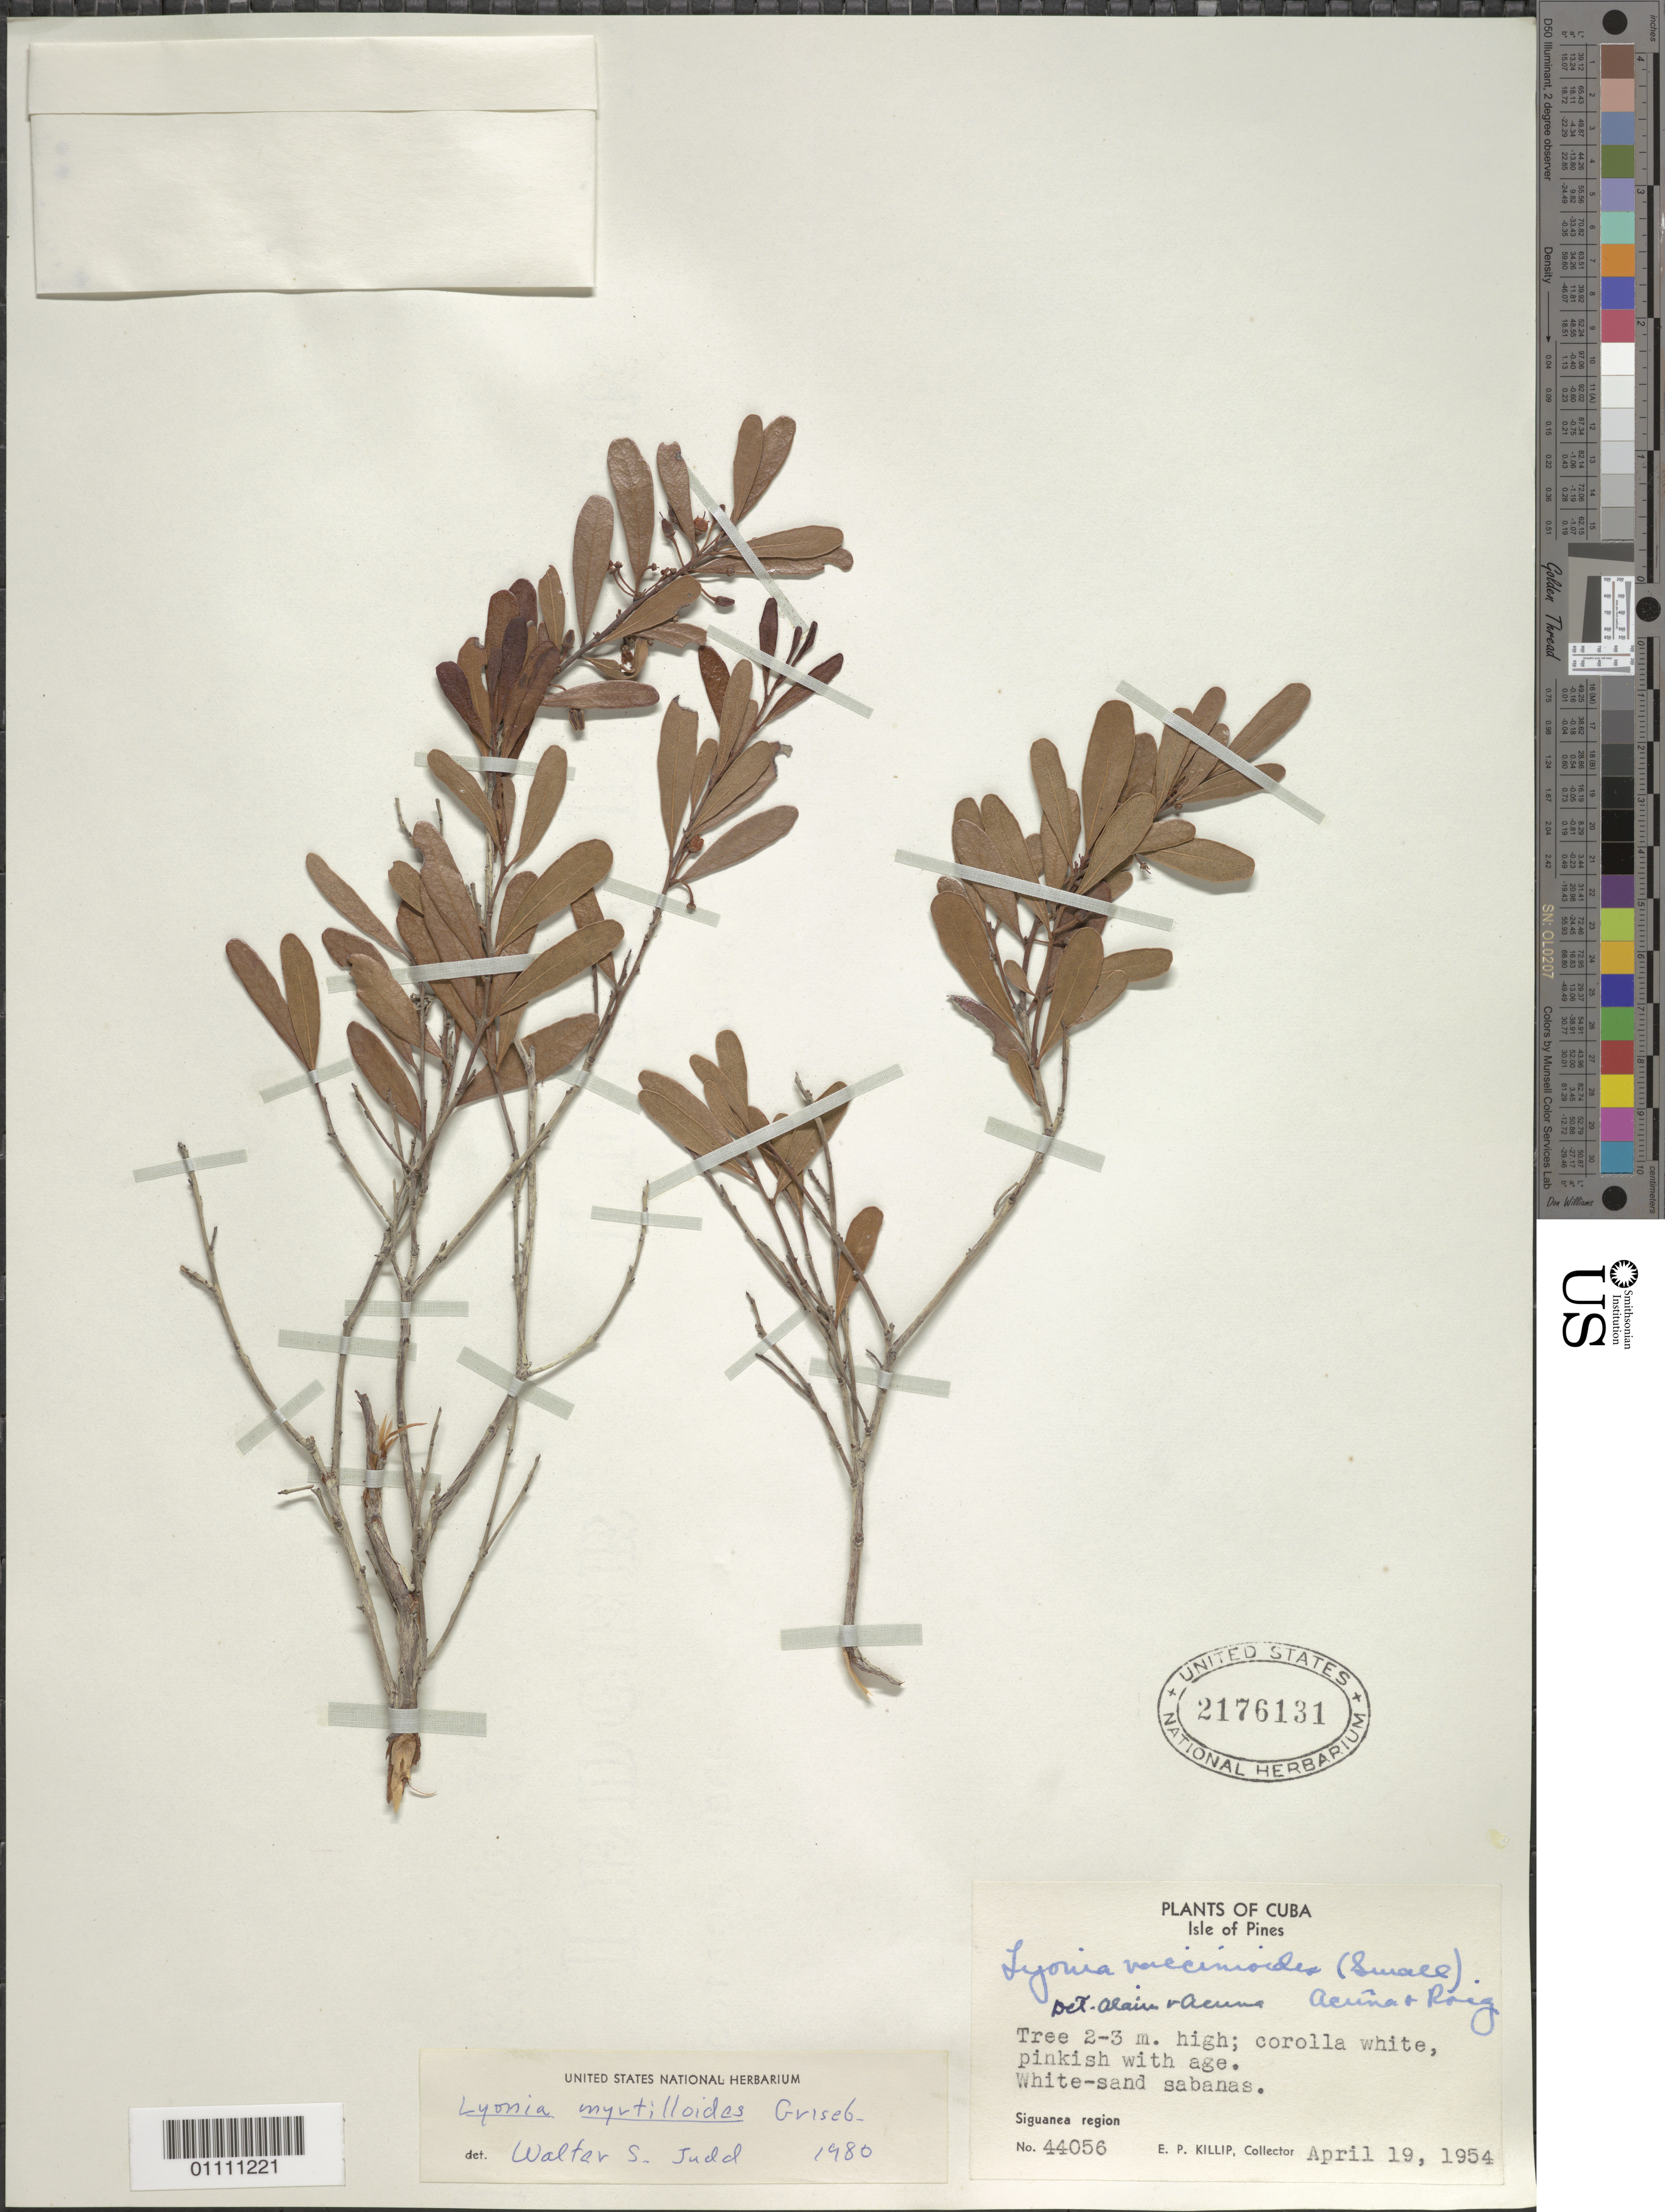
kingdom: Plantae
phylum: Tracheophyta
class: Magnoliopsida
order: Ericales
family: Ericaceae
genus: Lyonia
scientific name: Lyonia myrtilloides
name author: Griseb.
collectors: E. P. Killip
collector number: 44056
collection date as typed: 19 Apr 1954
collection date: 1954-04-19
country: Cuba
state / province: Isla de La Juventud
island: Isla de la Juventud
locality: White sand sabanas Siguanea region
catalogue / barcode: US 2176131